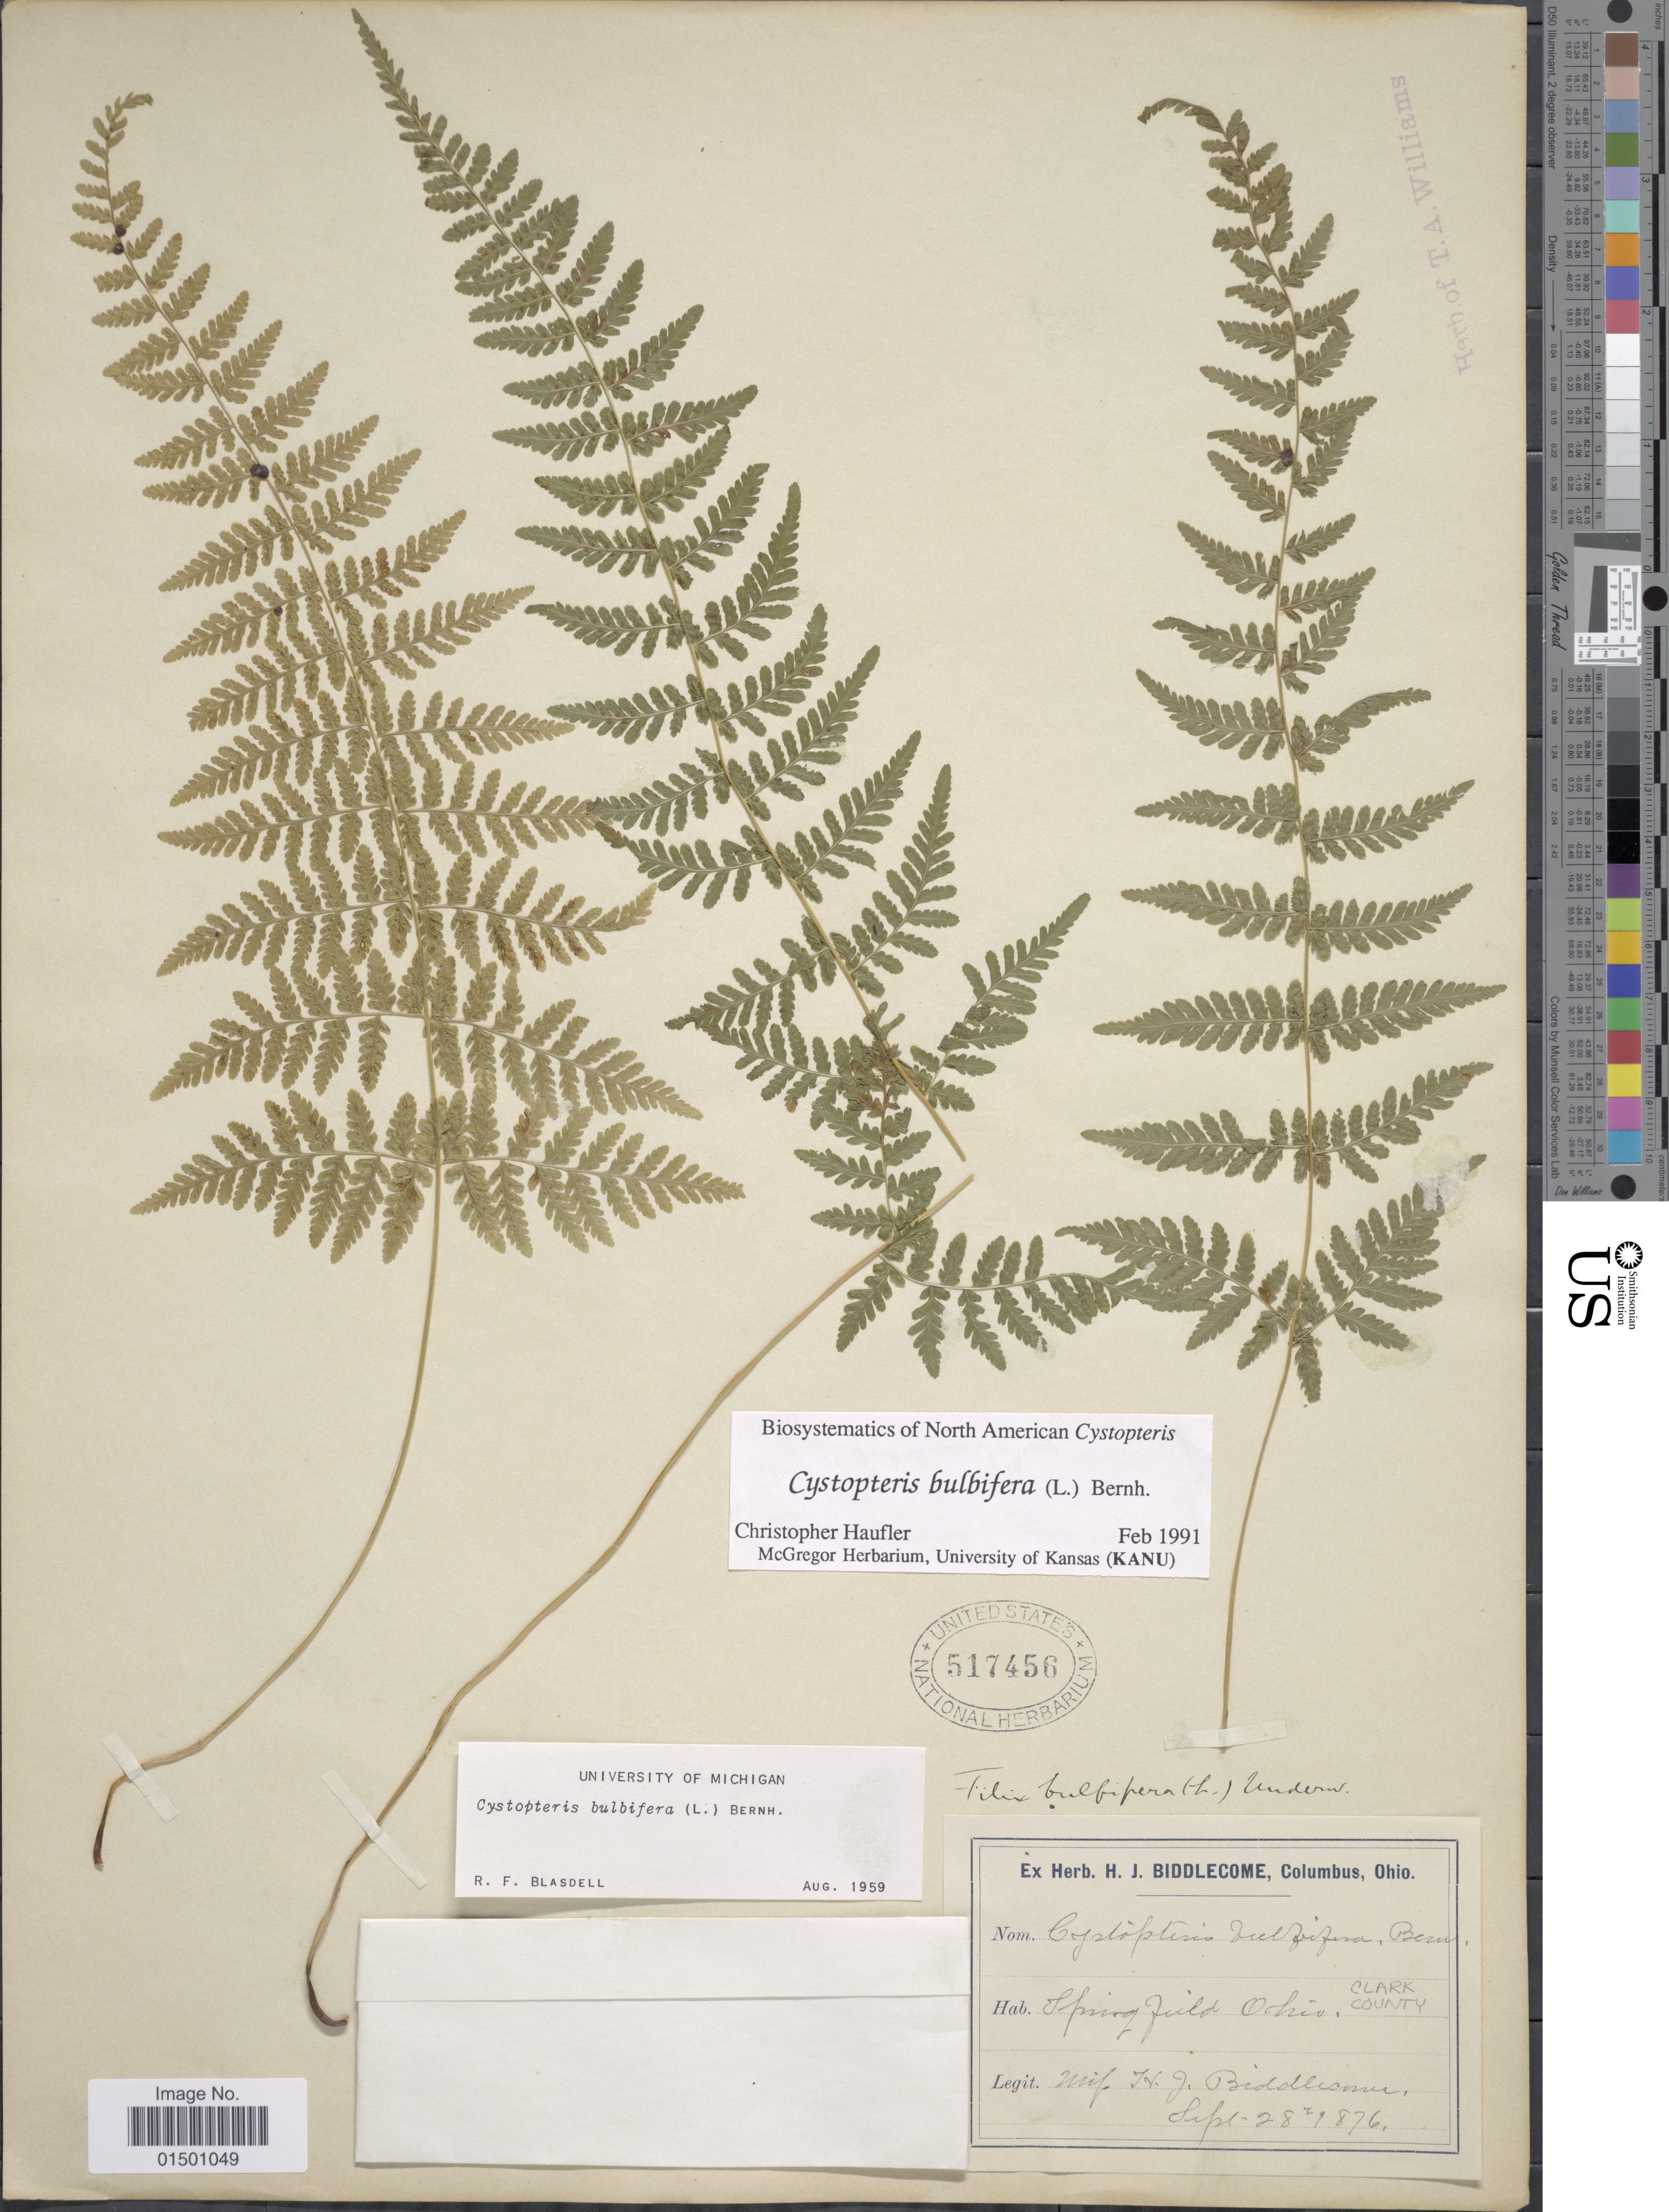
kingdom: Plantae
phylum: Tracheophyta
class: Polypodiopsida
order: Polypodiales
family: Cystopteridaceae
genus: Cystopteris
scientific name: Cystopteris bulbifera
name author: (L.) Bernh.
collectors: H. Biddlecome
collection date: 1876-09-28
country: United States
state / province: Ohio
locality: Spring Field, Clark County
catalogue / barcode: US 517456